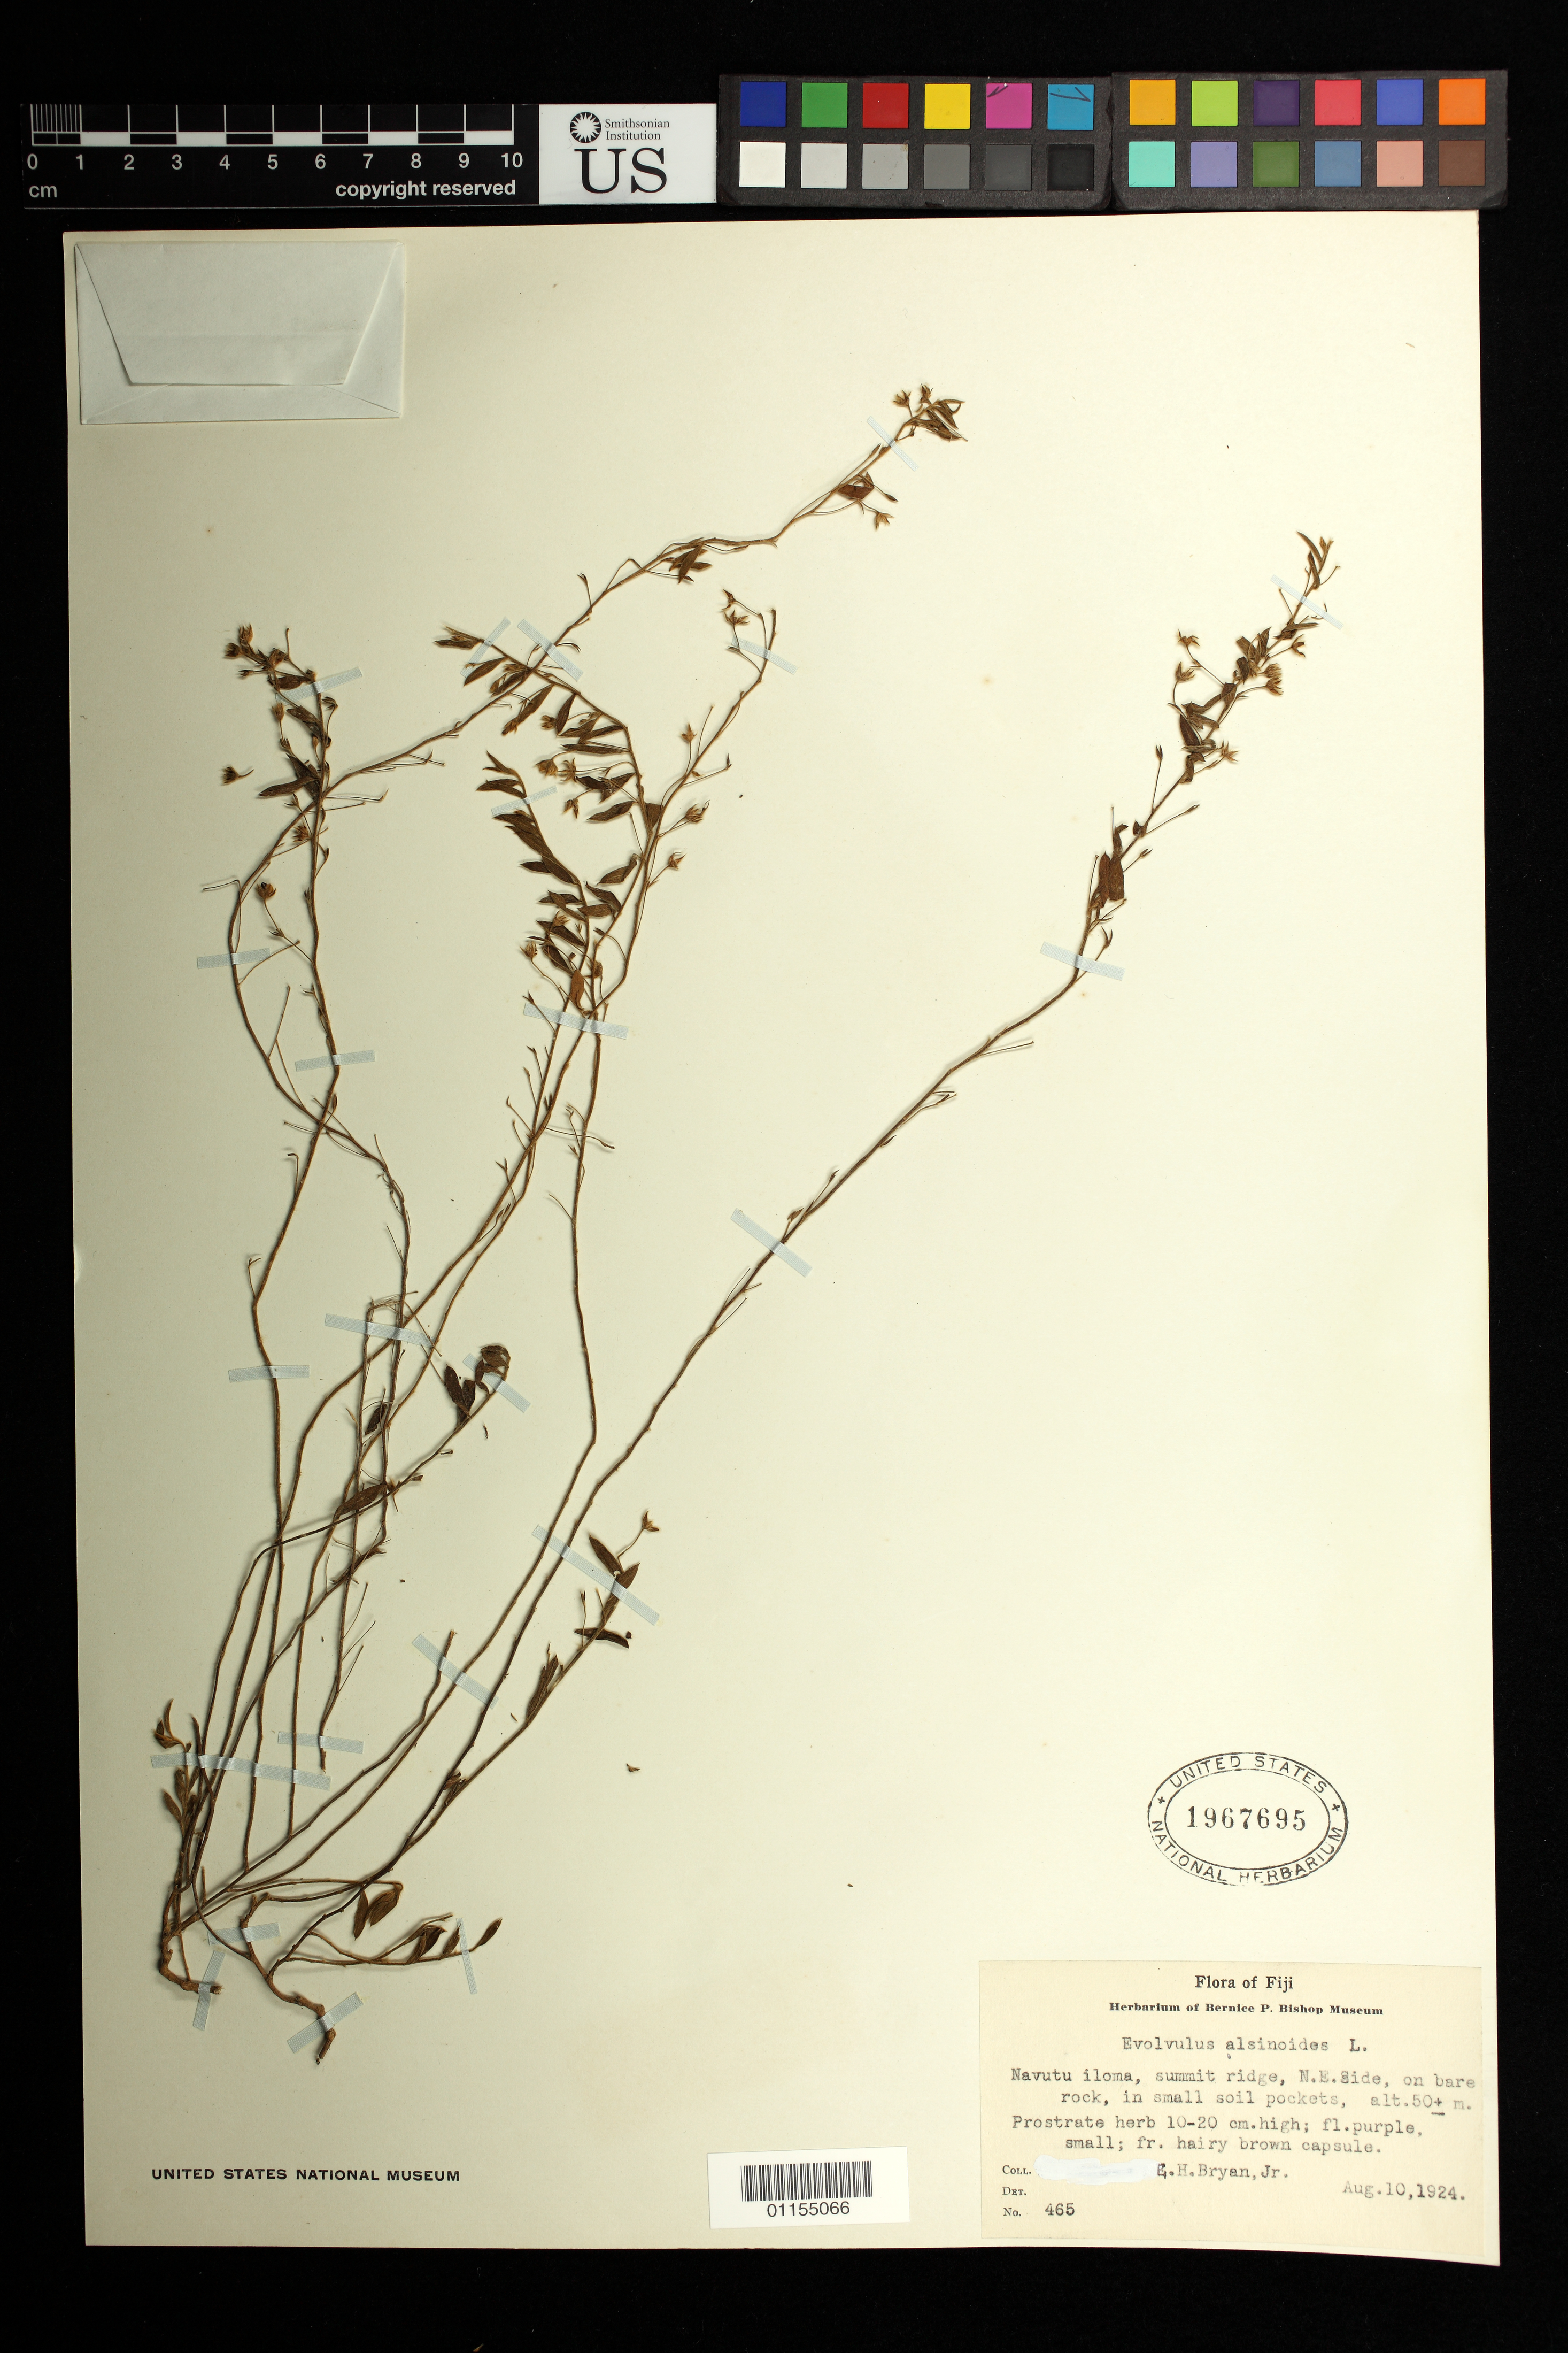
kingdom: Plantae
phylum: Tracheophyta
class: Magnoliopsida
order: Solanales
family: Convolvulaceae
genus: Evolvulus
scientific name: Evolvulus alsinoides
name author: (L.) L.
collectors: J. Bryan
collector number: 465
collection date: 1924-08-10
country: Fiji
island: Navutu-i-Loma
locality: Navutu I-Loma, summit ridge, N.E. side.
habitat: bare rock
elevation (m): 50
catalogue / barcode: US 1967695